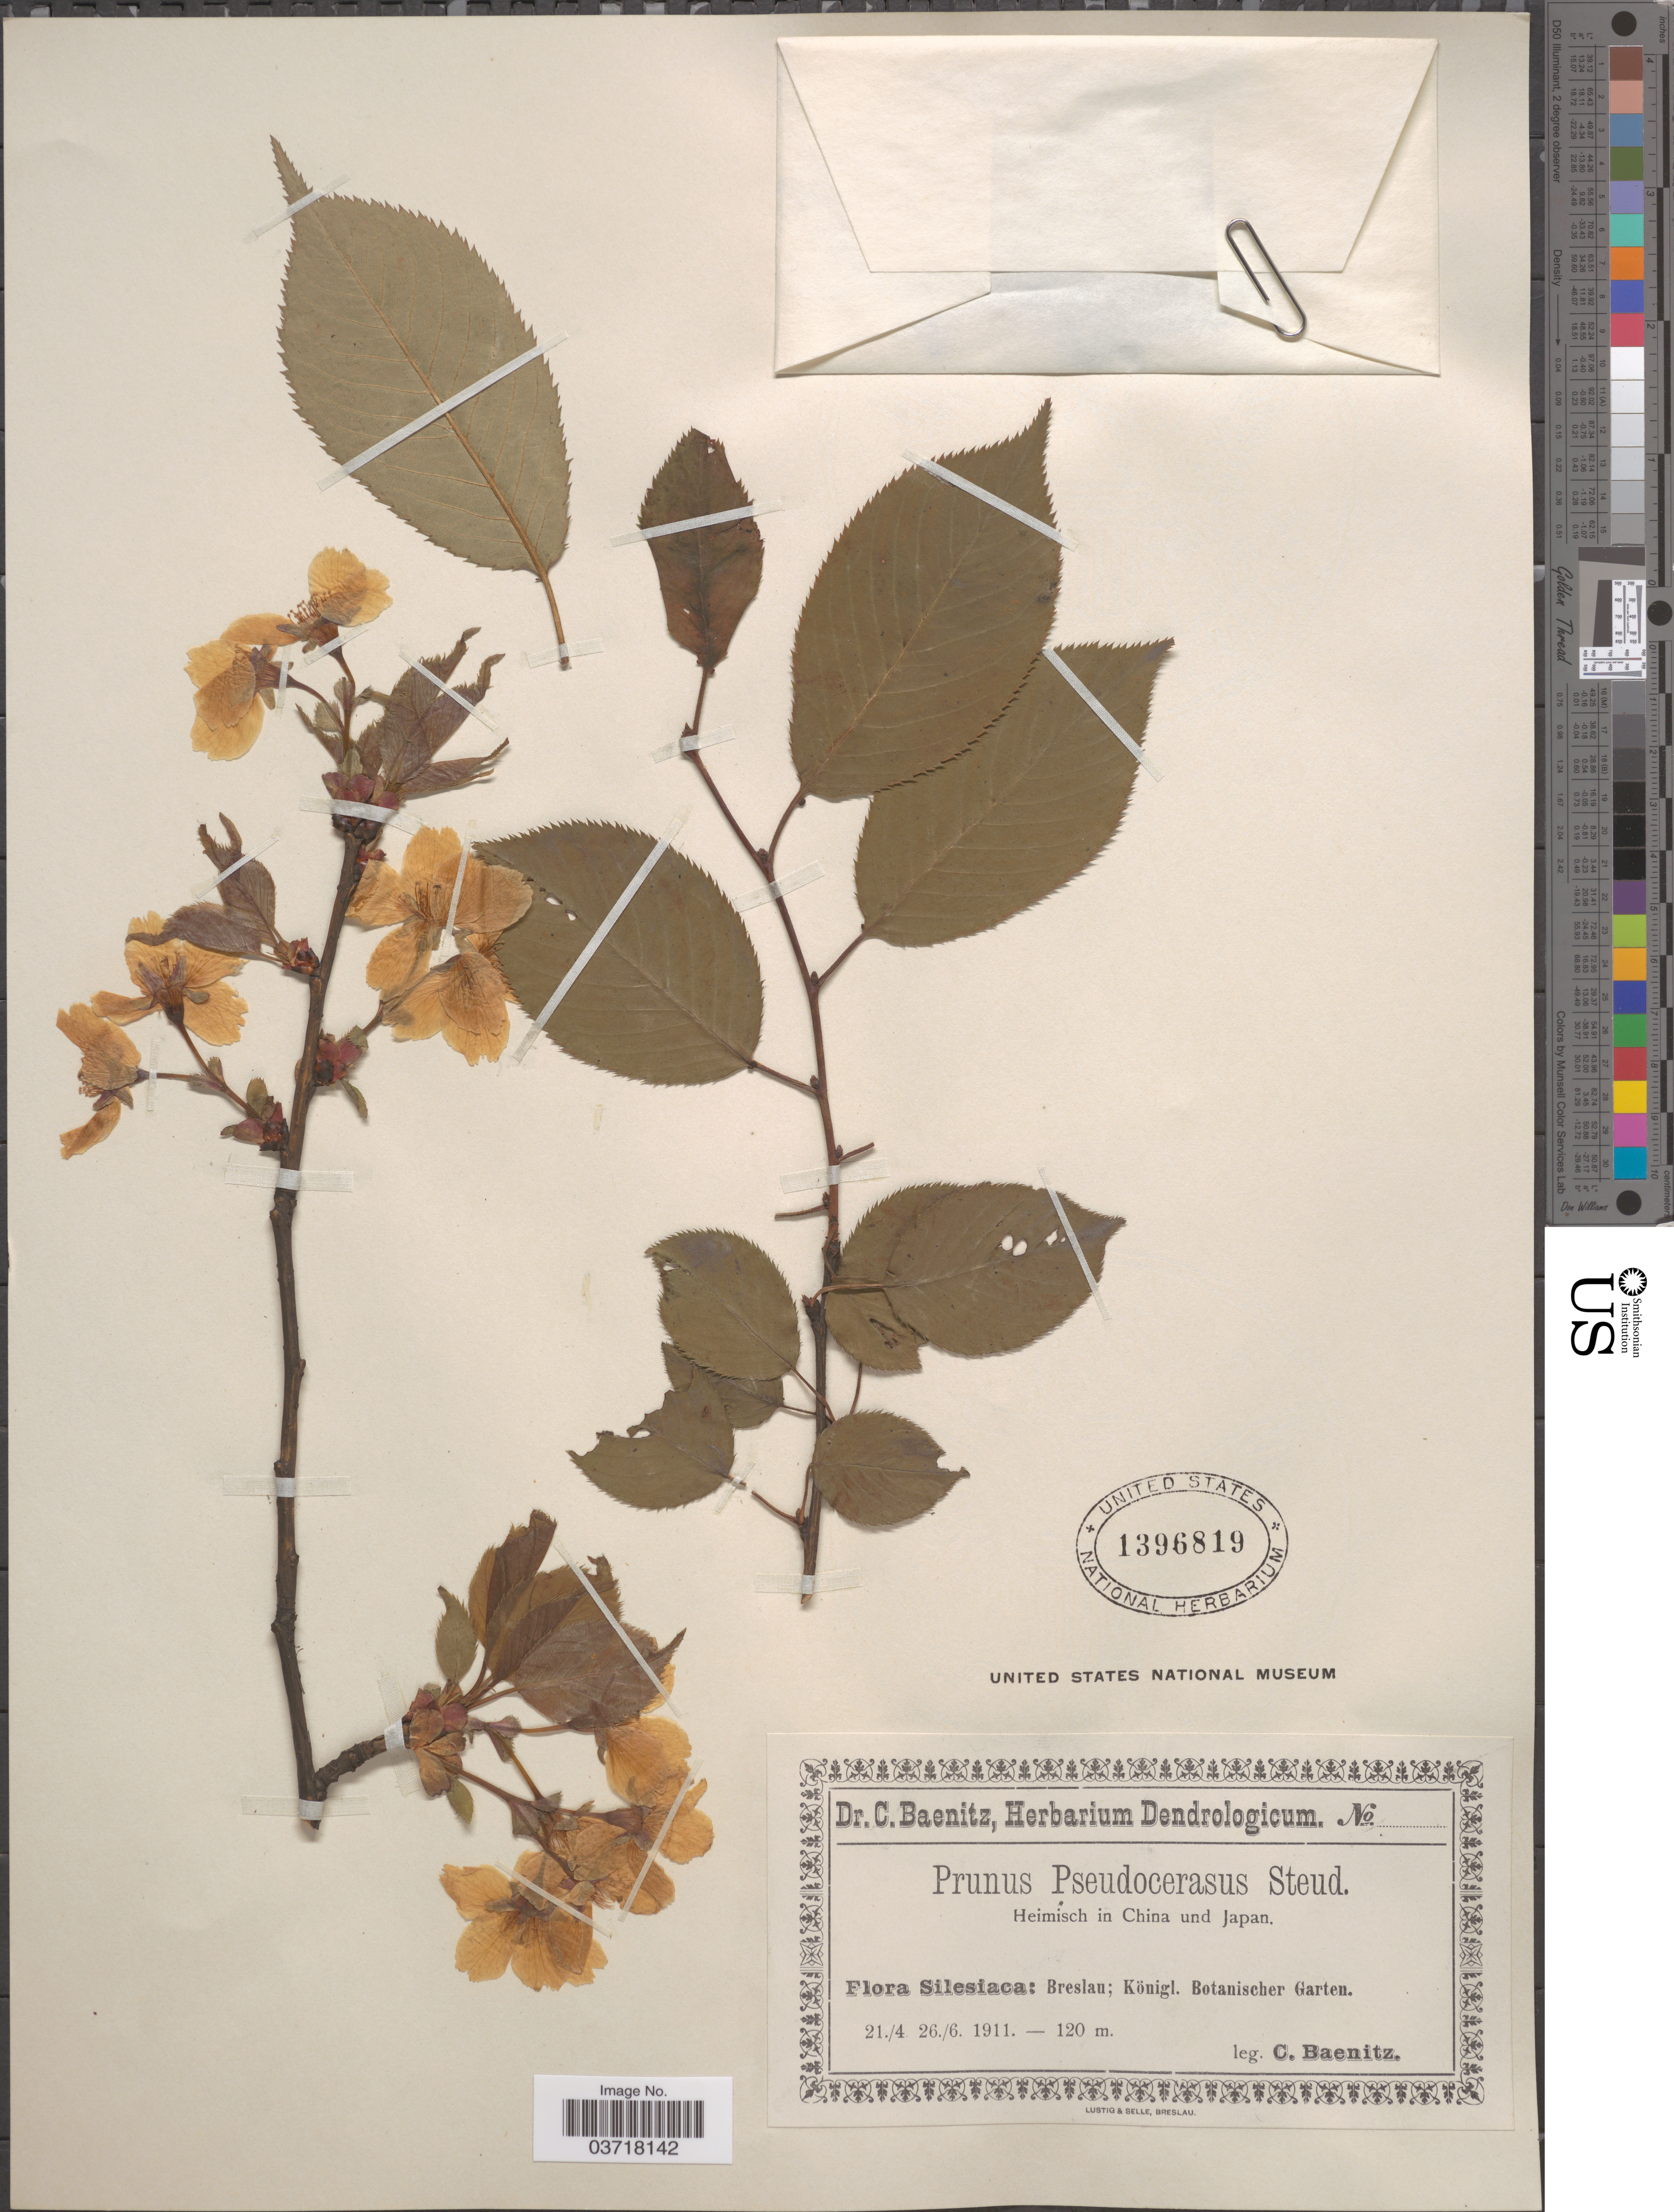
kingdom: Plantae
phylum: Tracheophyta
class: Magnoliopsida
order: Rosales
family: Rosaceae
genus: Prunus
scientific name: Prunus pseudocerasus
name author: Lindl.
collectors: C. G. Baenitz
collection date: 1911-04-21/1911-06-26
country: Poland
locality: Silesiaca: Breslau; Königl. Botanischer Garten.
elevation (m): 120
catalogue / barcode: US 1396819